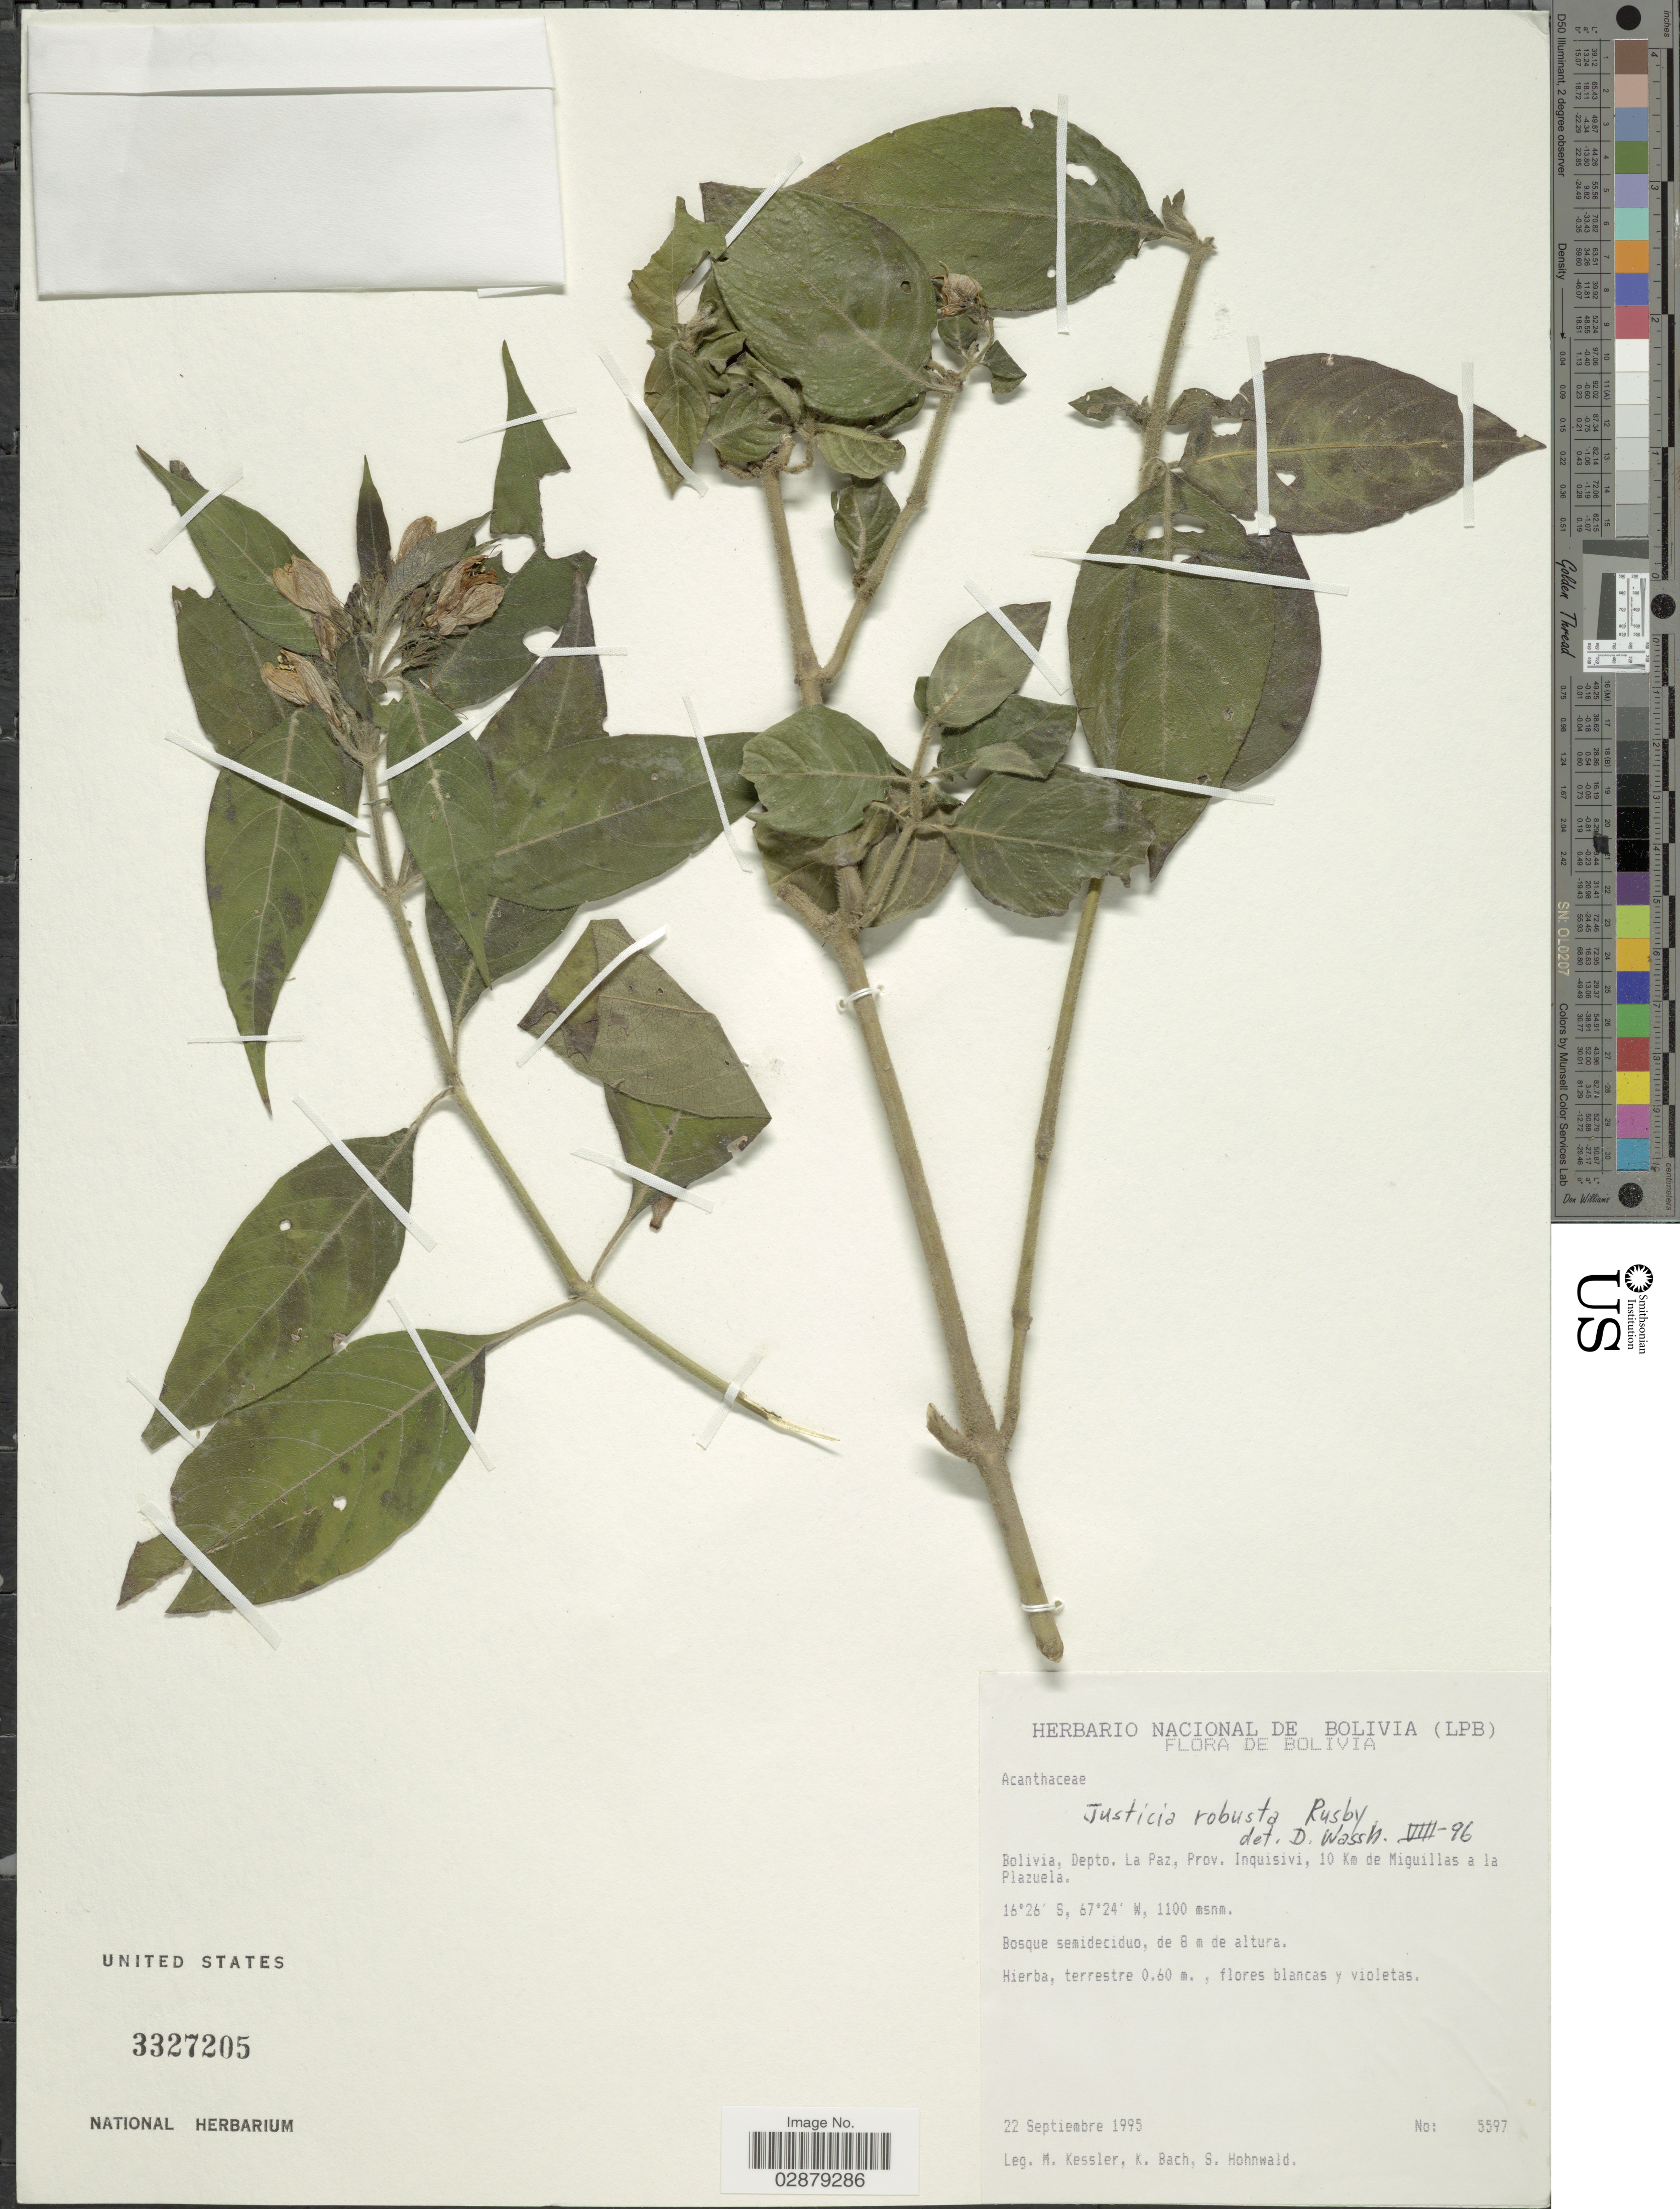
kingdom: Plantae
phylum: Tracheophyta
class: Magnoliopsida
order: Lamiales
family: Acanthaceae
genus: Justicia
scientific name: Justicia kuntzei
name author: Lindau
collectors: M. Kessler, K. Bach & S. Hohnwald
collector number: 5597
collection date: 1995-09-22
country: Bolivia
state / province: La Paz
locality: Depto. La Paz., Prov. Inquisivi, 10 Km de Miguillas a la Plazuela.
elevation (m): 1100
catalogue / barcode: US 3327205